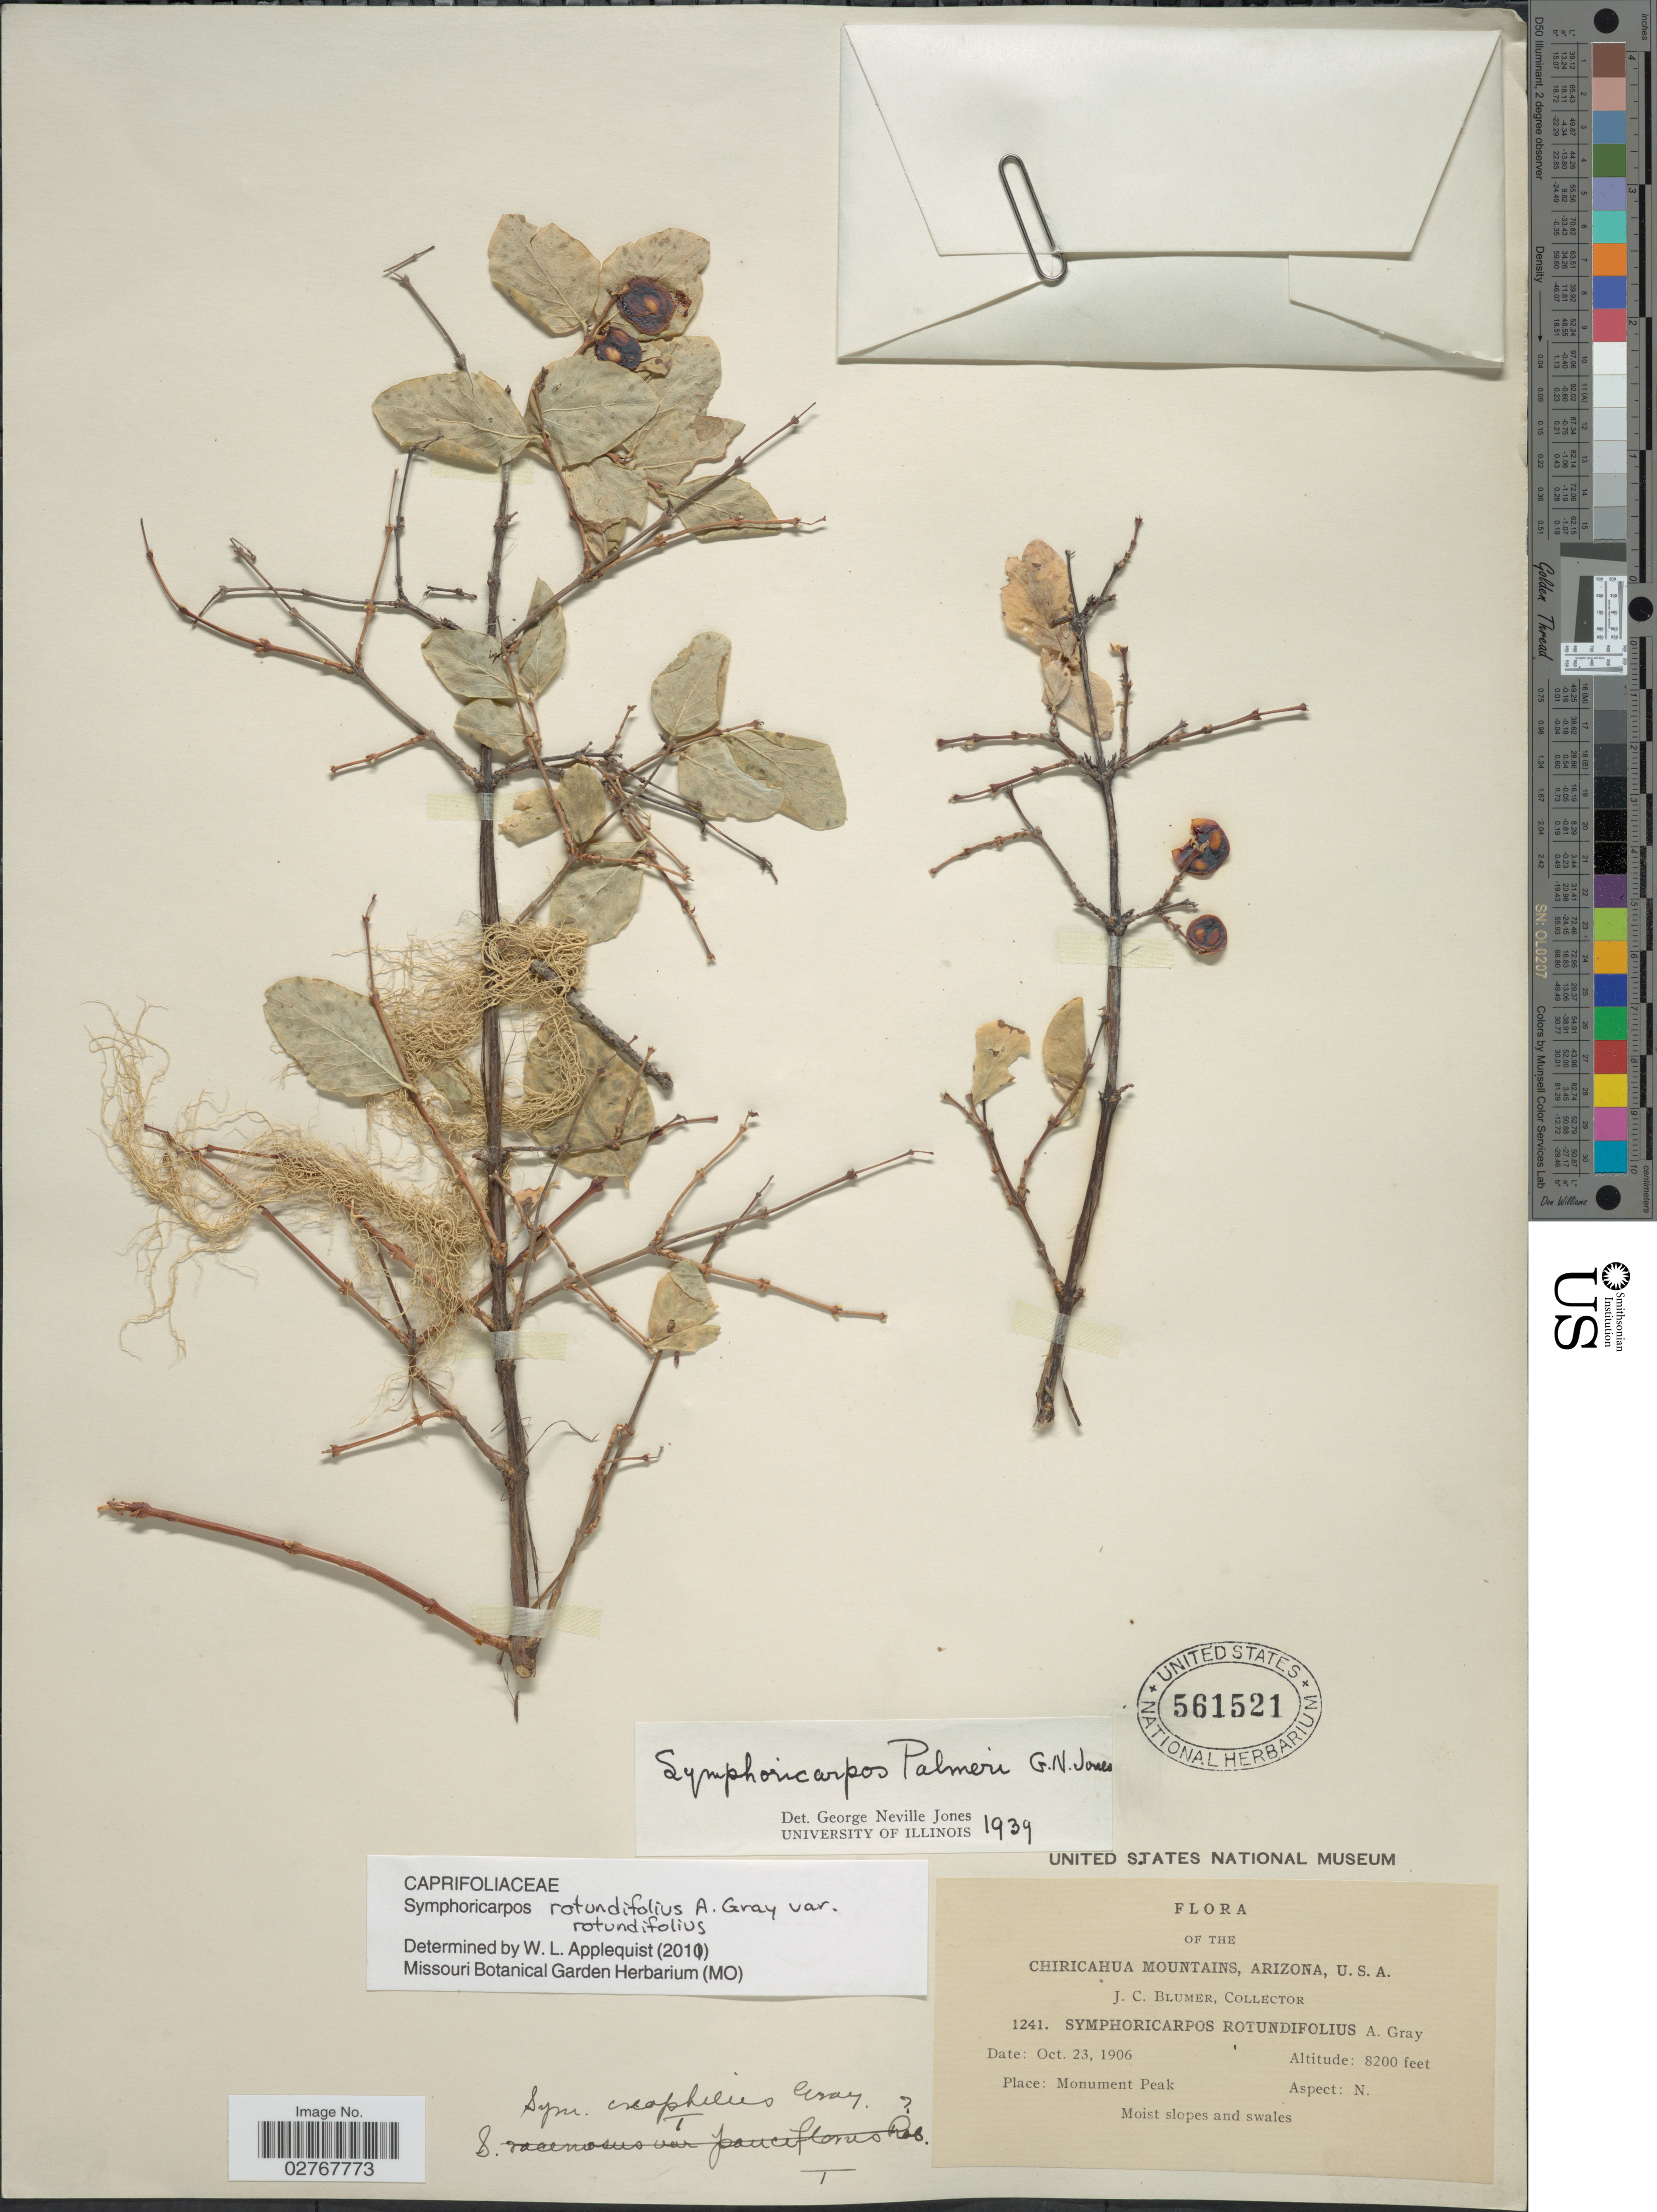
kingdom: Plantae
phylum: Tracheophyta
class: Magnoliopsida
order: Dipsacales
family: Caprifoliaceae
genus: Symphoricarpos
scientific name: Symphoricarpos rotundifolius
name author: A. Gray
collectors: J. C. Blumer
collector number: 1241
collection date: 1906-10-23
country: United States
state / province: Arizona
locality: Chiricahua Mountains. Monument Peak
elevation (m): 2499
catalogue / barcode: US 561521